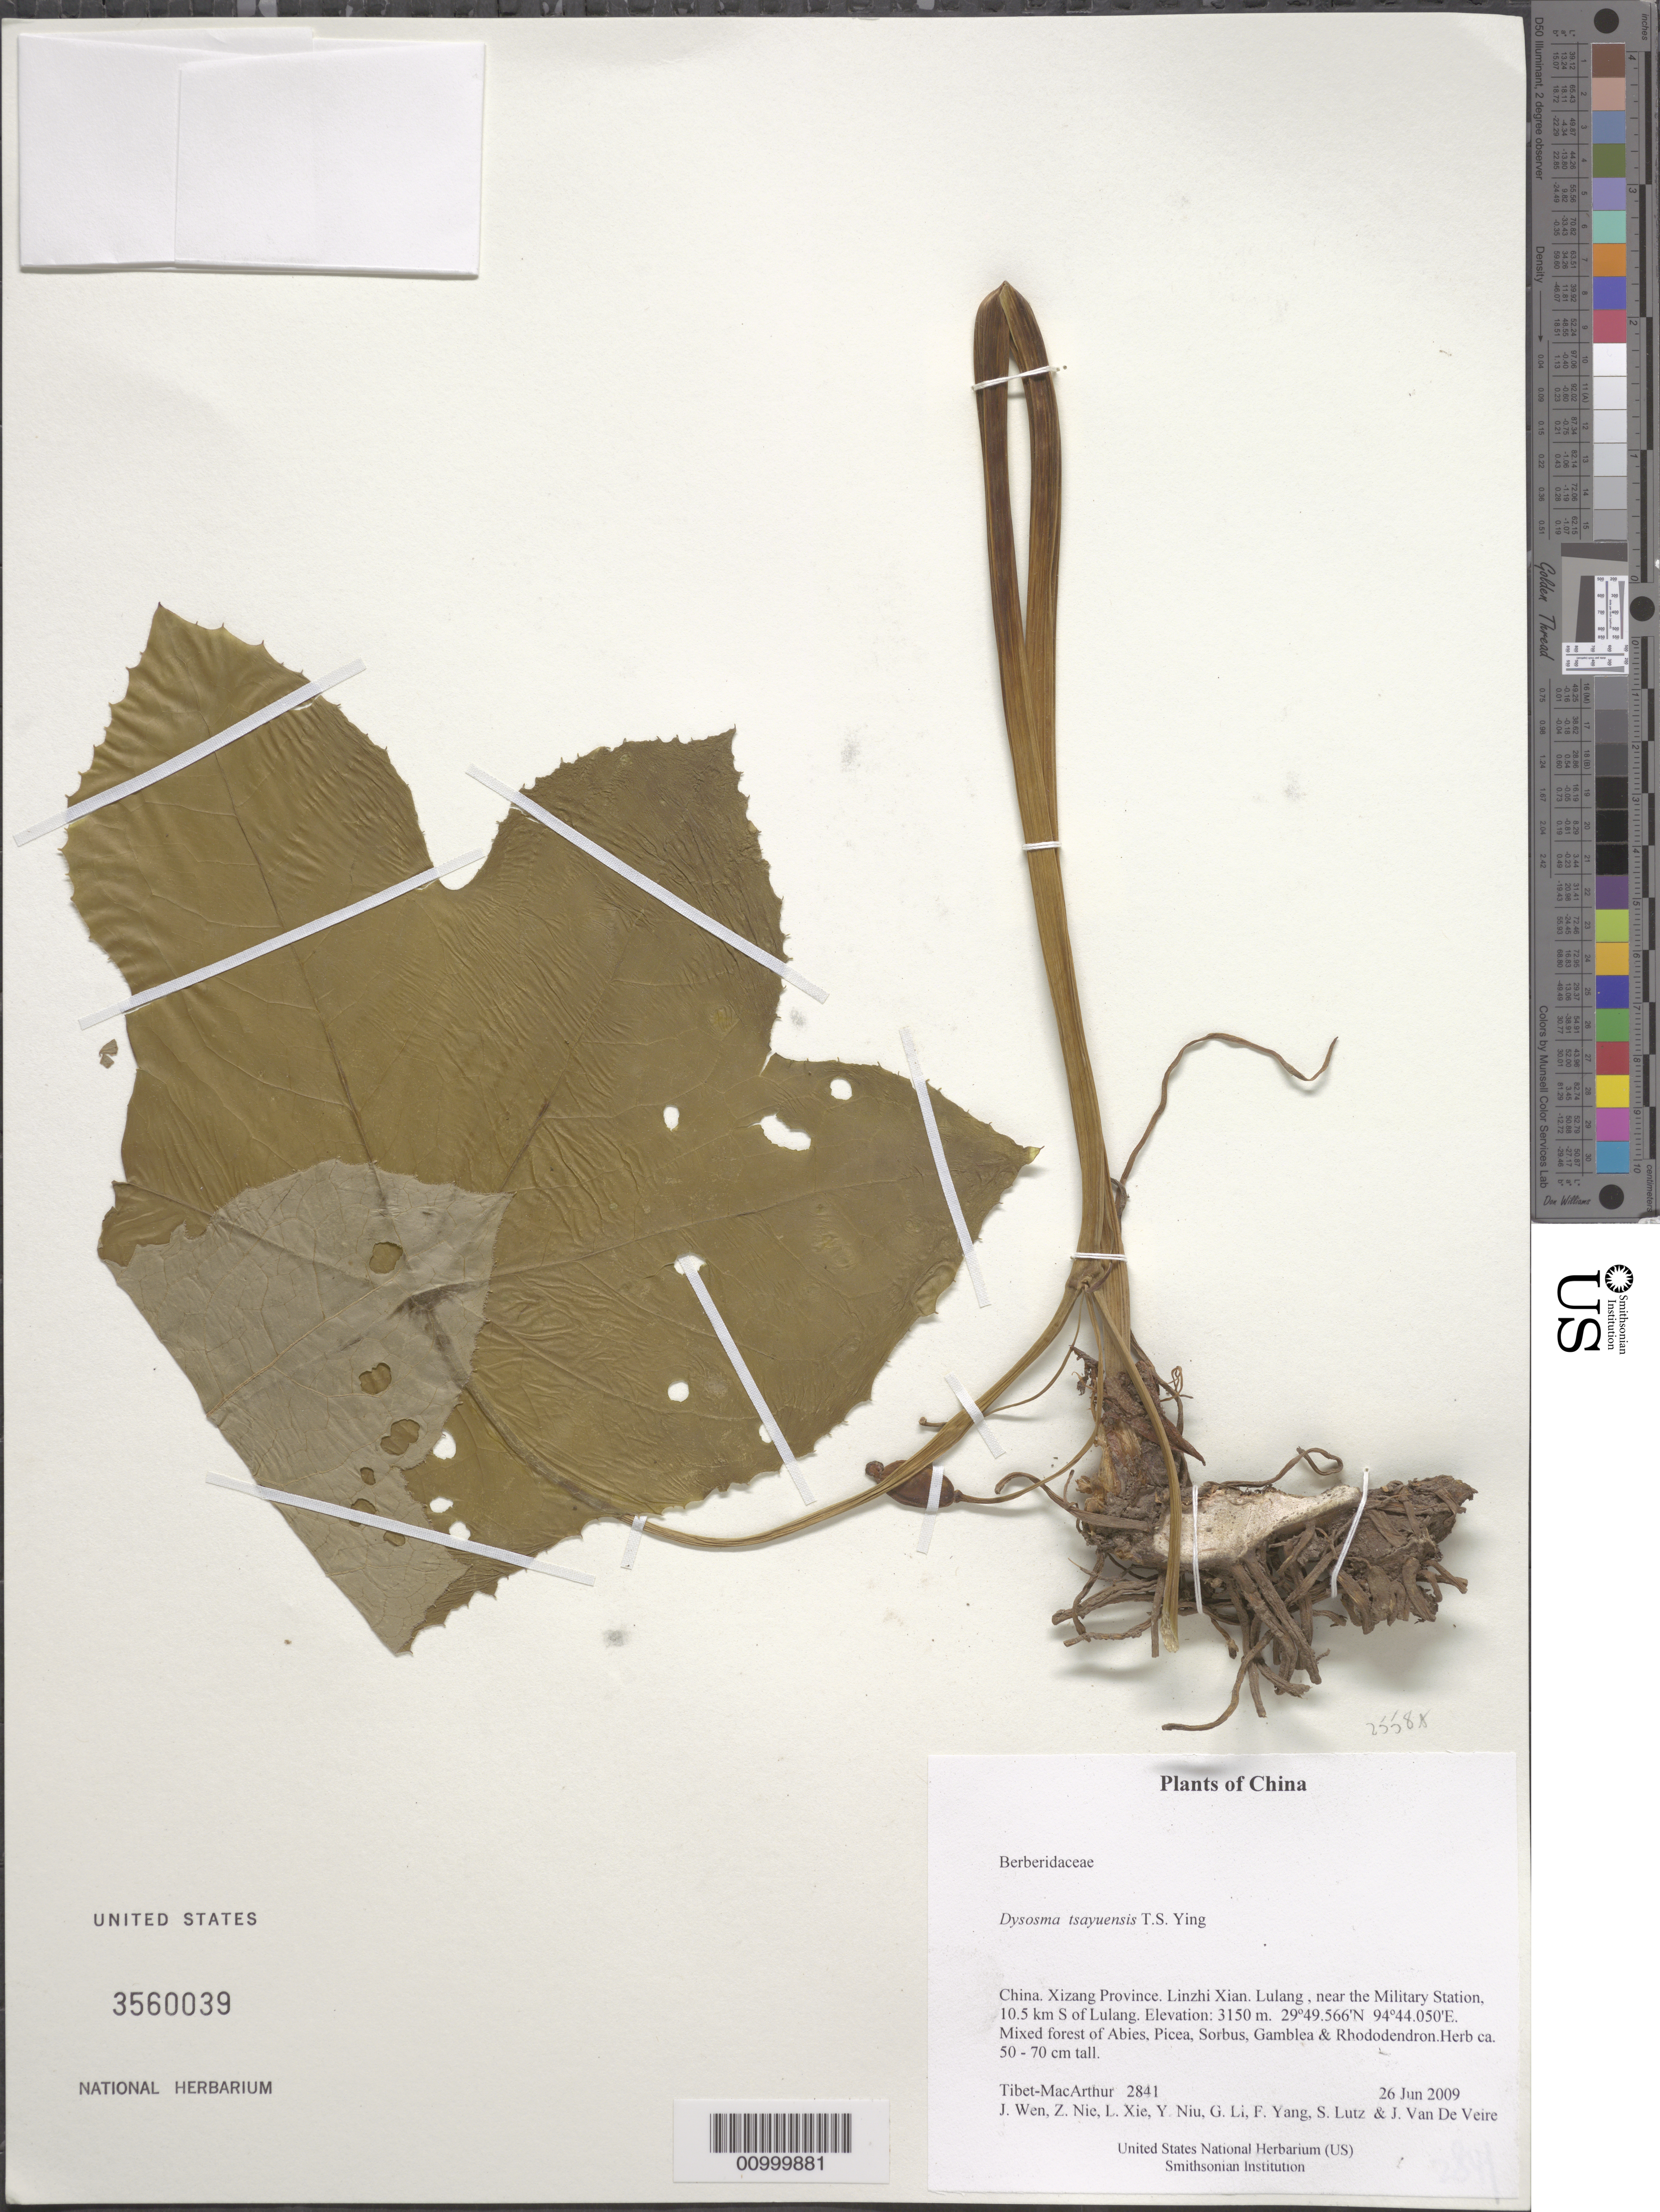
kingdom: Plantae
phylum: Tracheophyta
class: Magnoliopsida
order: Ranunculales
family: Berberidaceae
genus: Dysosma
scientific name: Dysosma tsayuensis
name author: T.S.Ying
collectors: Tibet-MacArthur, J. Wen, Z. Nie, L. Xie, Y. Niu, G. Li, F. Yang, S. Lutz & J. Van De Veire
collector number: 2841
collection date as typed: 26 Jun 2009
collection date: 2009-06-26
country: China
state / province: Xizang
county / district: Linzhi Xian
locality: Lulang , near the Military Station, 10.5 km S of Lulang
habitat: Mixed forest of Abies, Picea, Sorbus, Gamblea & Rhododendron.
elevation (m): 3150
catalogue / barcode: US 3560039